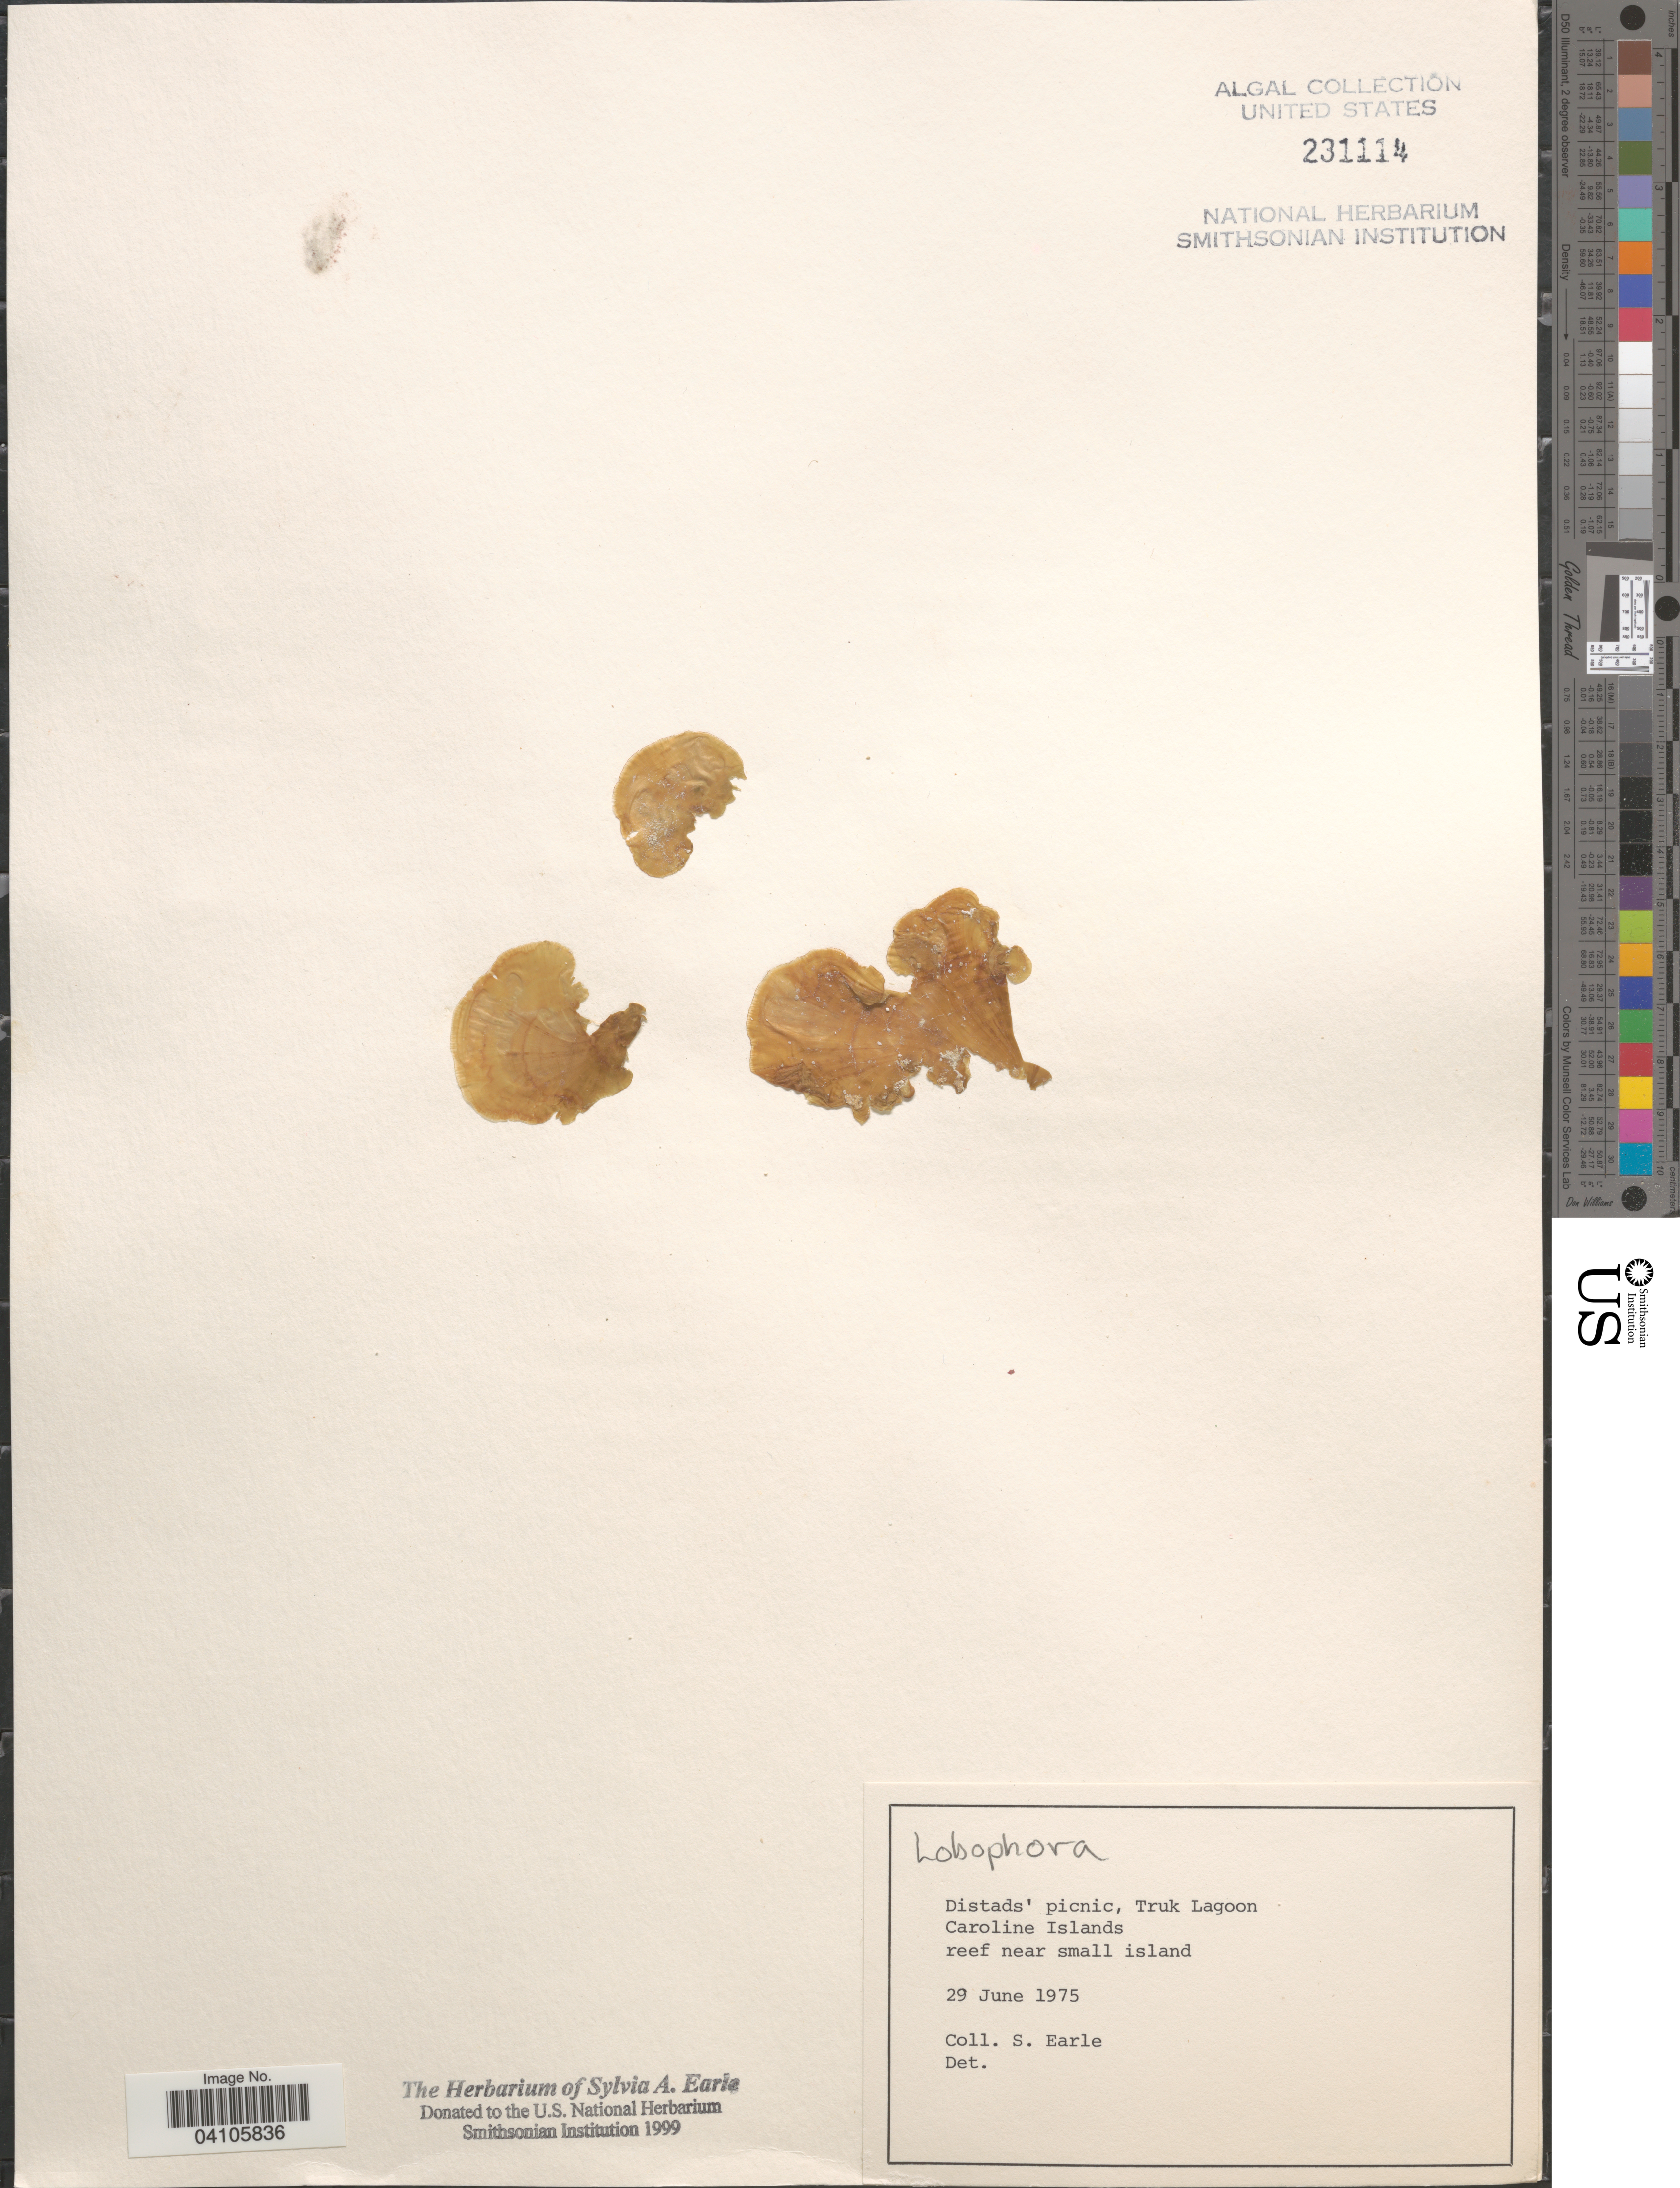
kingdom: Chromista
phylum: Ochrophyta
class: Phaeophyceae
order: Dictyotales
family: Dictyotaceae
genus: Lobophora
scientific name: Lobophora sp.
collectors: S. A. Earle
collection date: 1975-06-29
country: Micronesia, Federated States of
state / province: Truk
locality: Distads' picnic, Truk Lagoon. Caroline Islands.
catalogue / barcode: US 231114